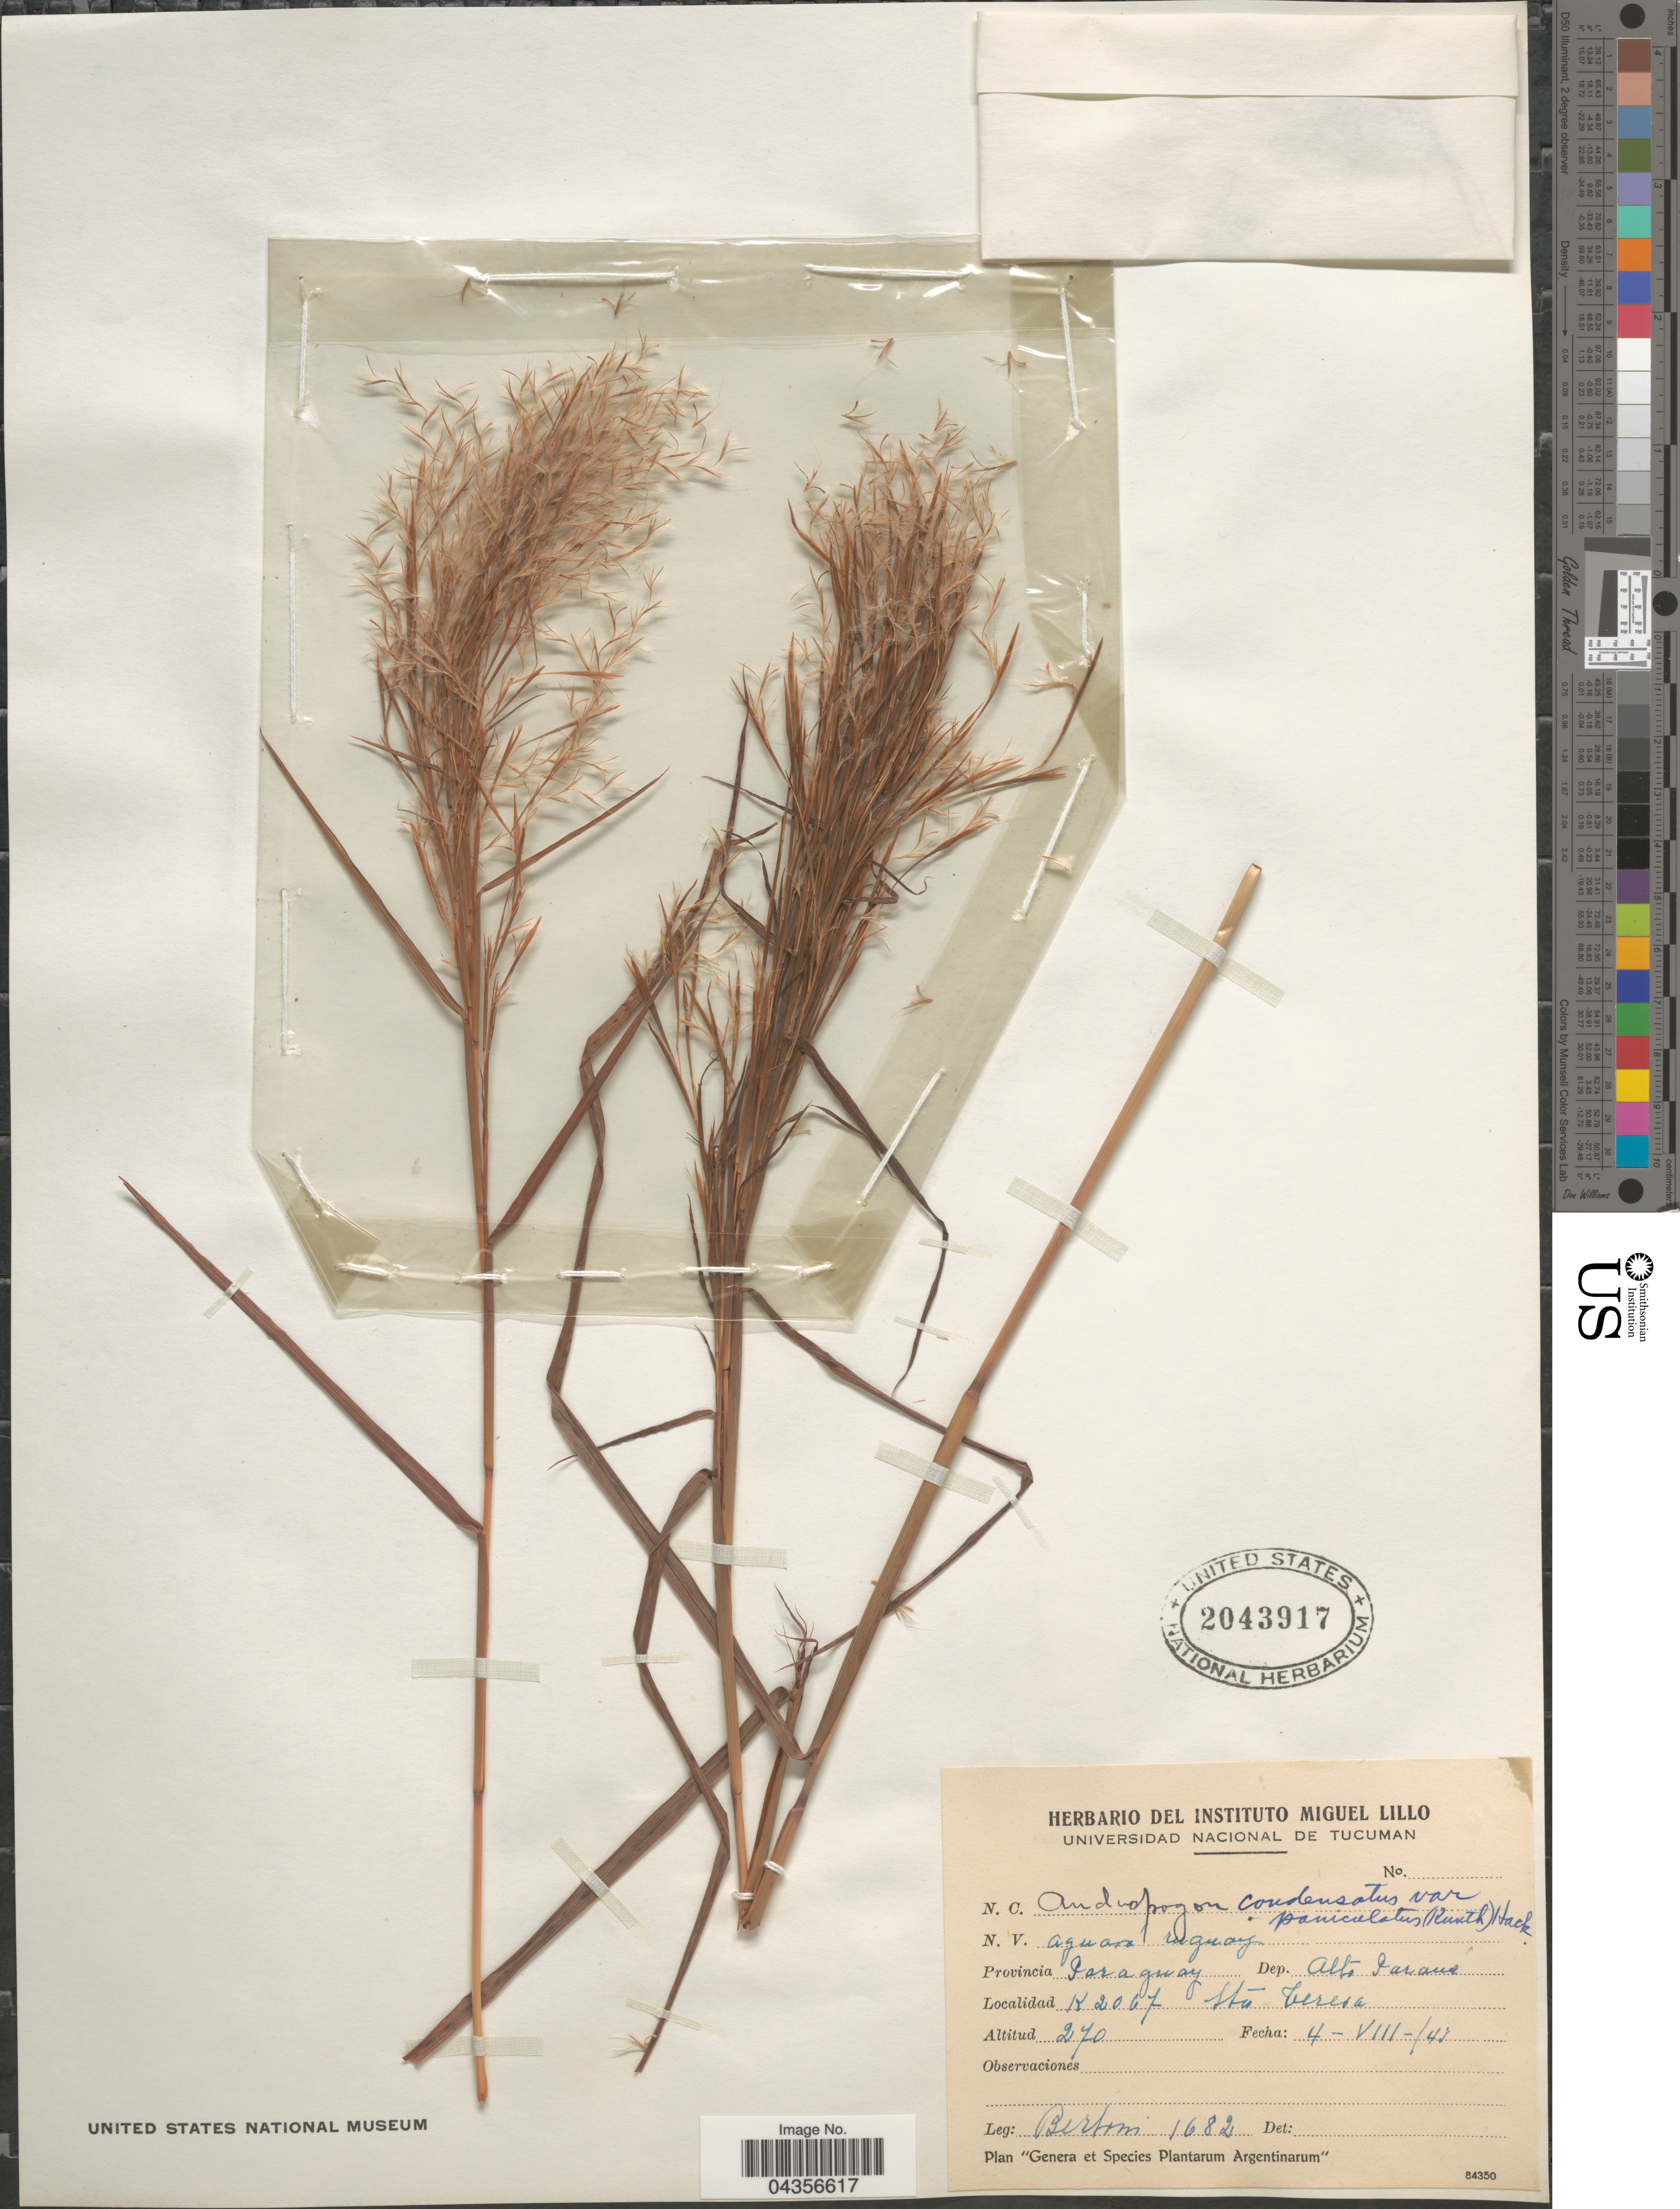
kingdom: Plantae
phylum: Tracheophyta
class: Liliopsida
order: Poales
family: Poaceae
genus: Schizachyrium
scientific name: Schizachyrium microstachyum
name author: (Desv. ex Ham.) Roseng. et al.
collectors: -- Bertoni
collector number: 1682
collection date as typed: Transcribed d/m/y: 4/7/41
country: Paraguay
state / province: Alto Parana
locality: Provincia Paraguay, Dep. Alto Paraná. K 2067 Sta Teresa.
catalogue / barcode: US 2043917